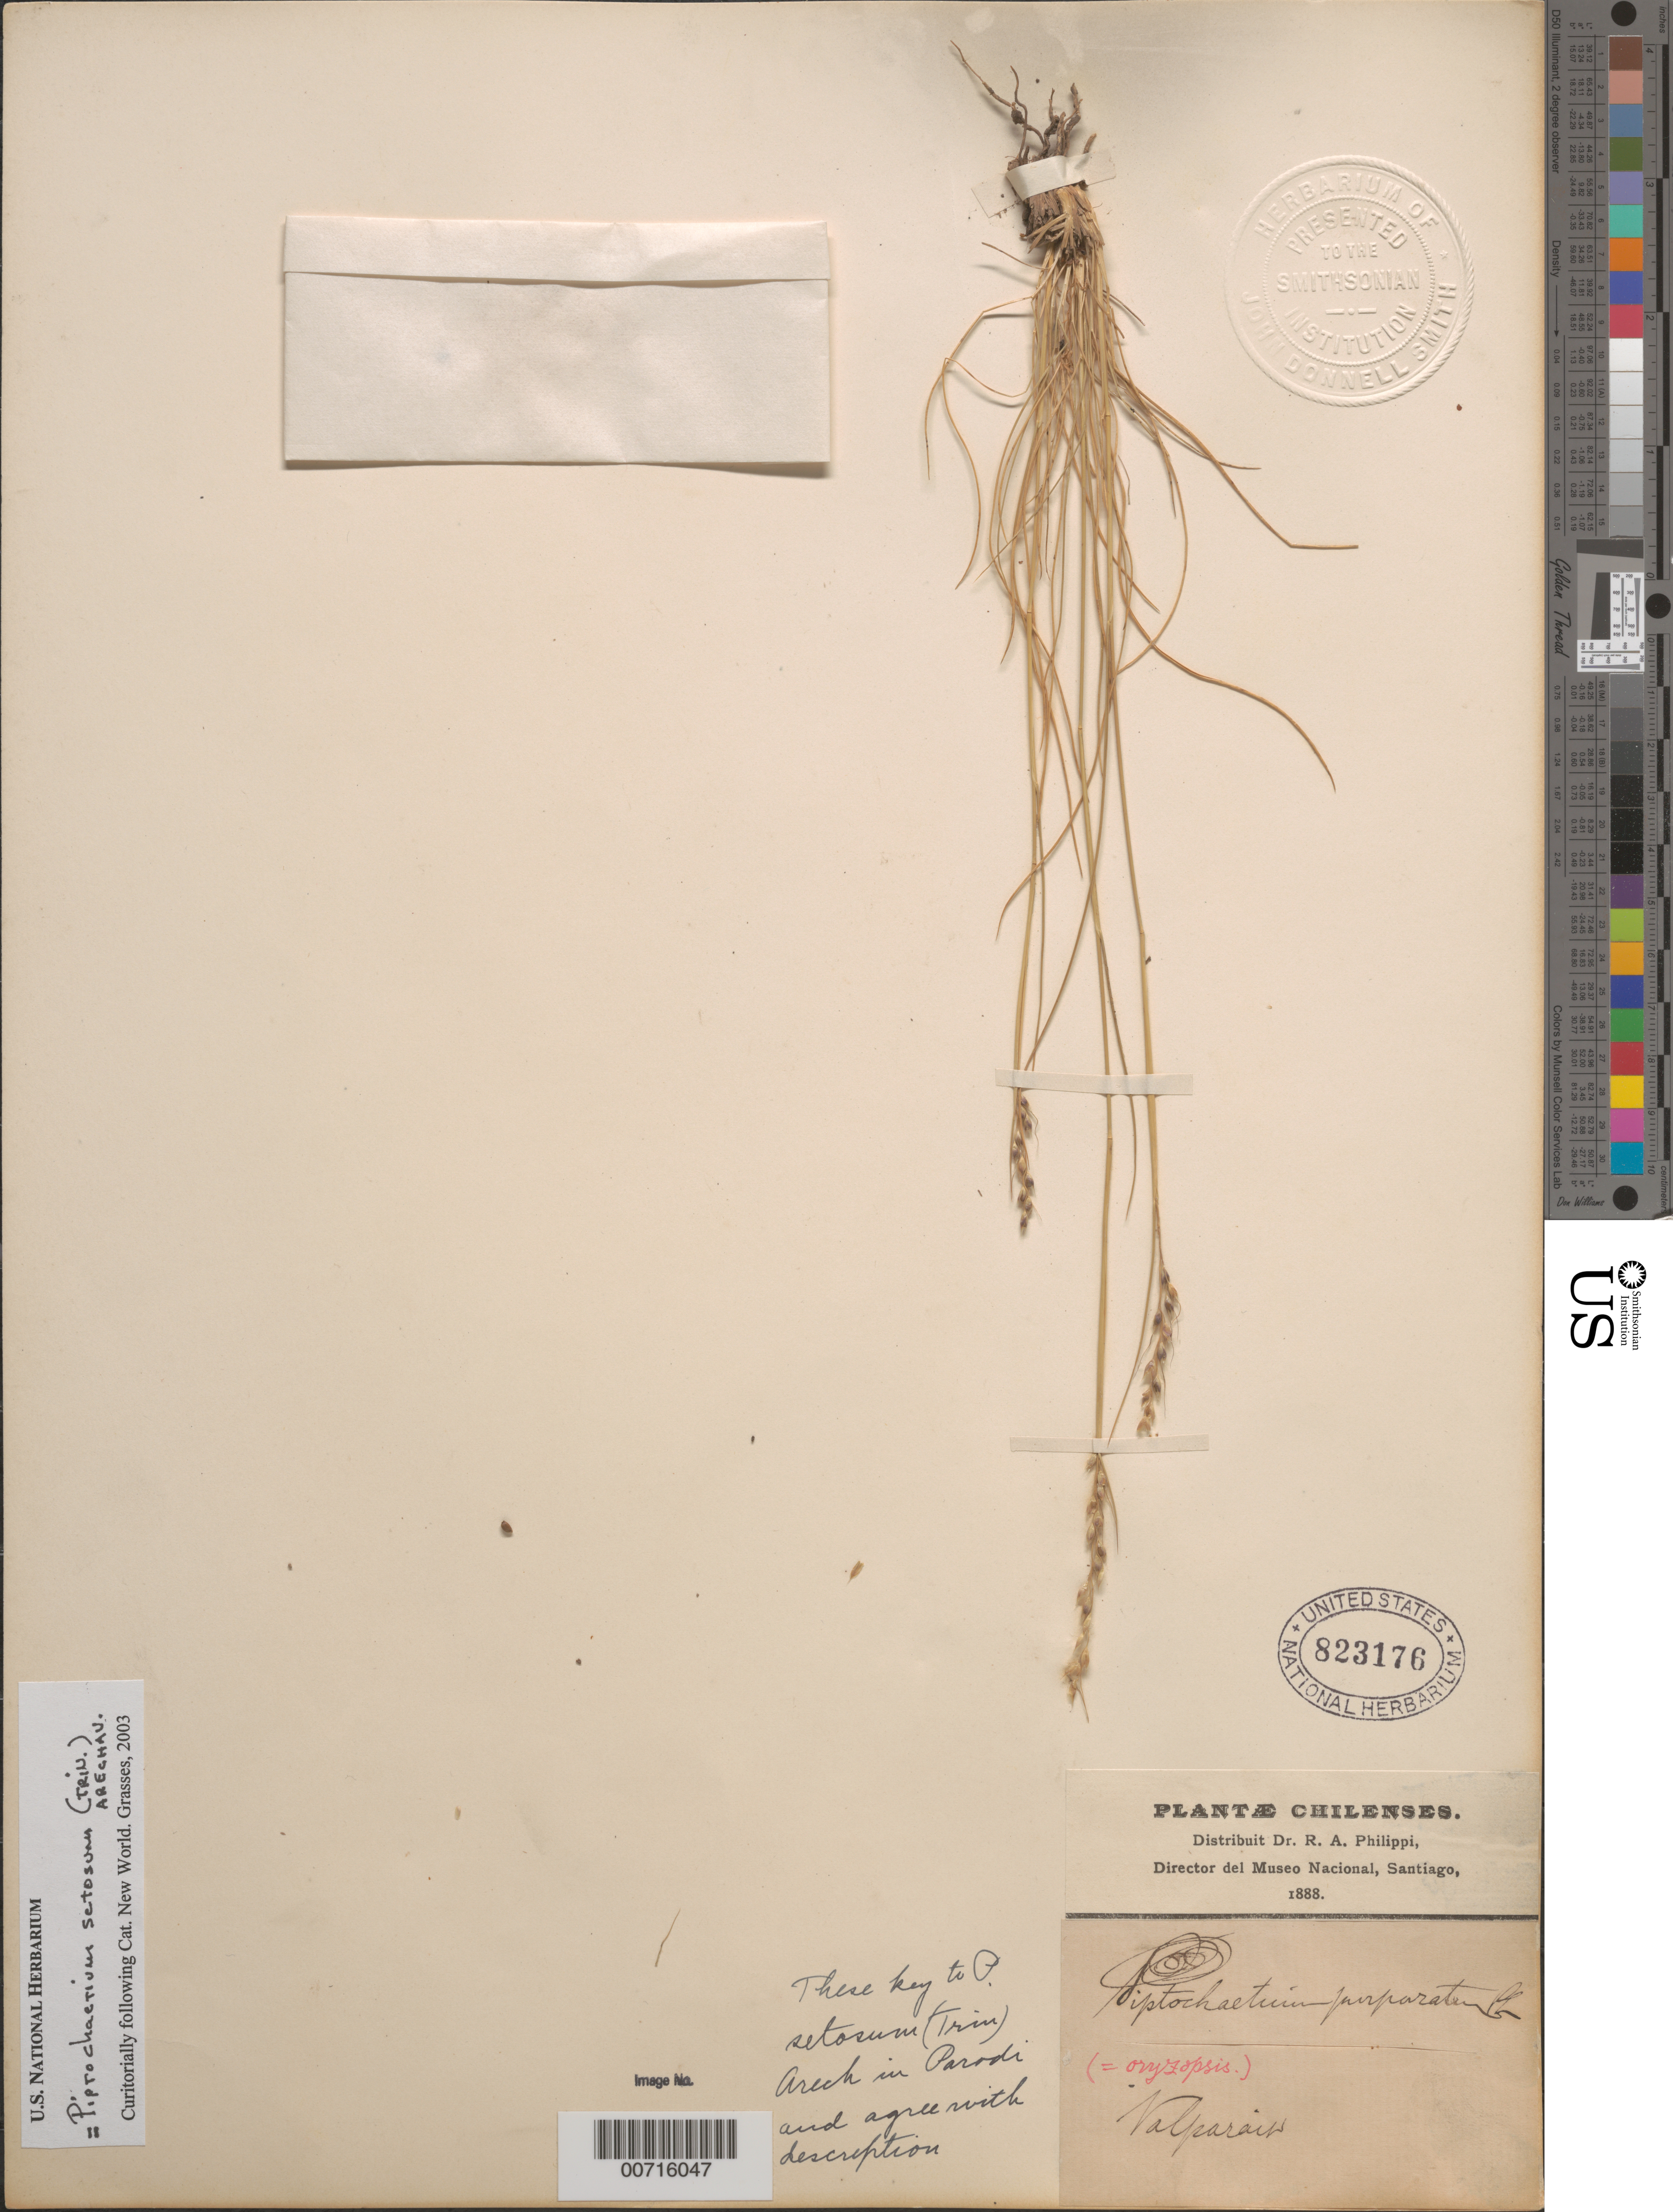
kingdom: Plantae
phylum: Tracheophyta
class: Liliopsida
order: Poales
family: Poaceae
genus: Piptochaetium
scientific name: Piptochaetium setosum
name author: (Trin.) Arechav.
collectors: R. A. Philippi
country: Chile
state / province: Valparaíso (V)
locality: Chilenses.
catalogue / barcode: US 823176